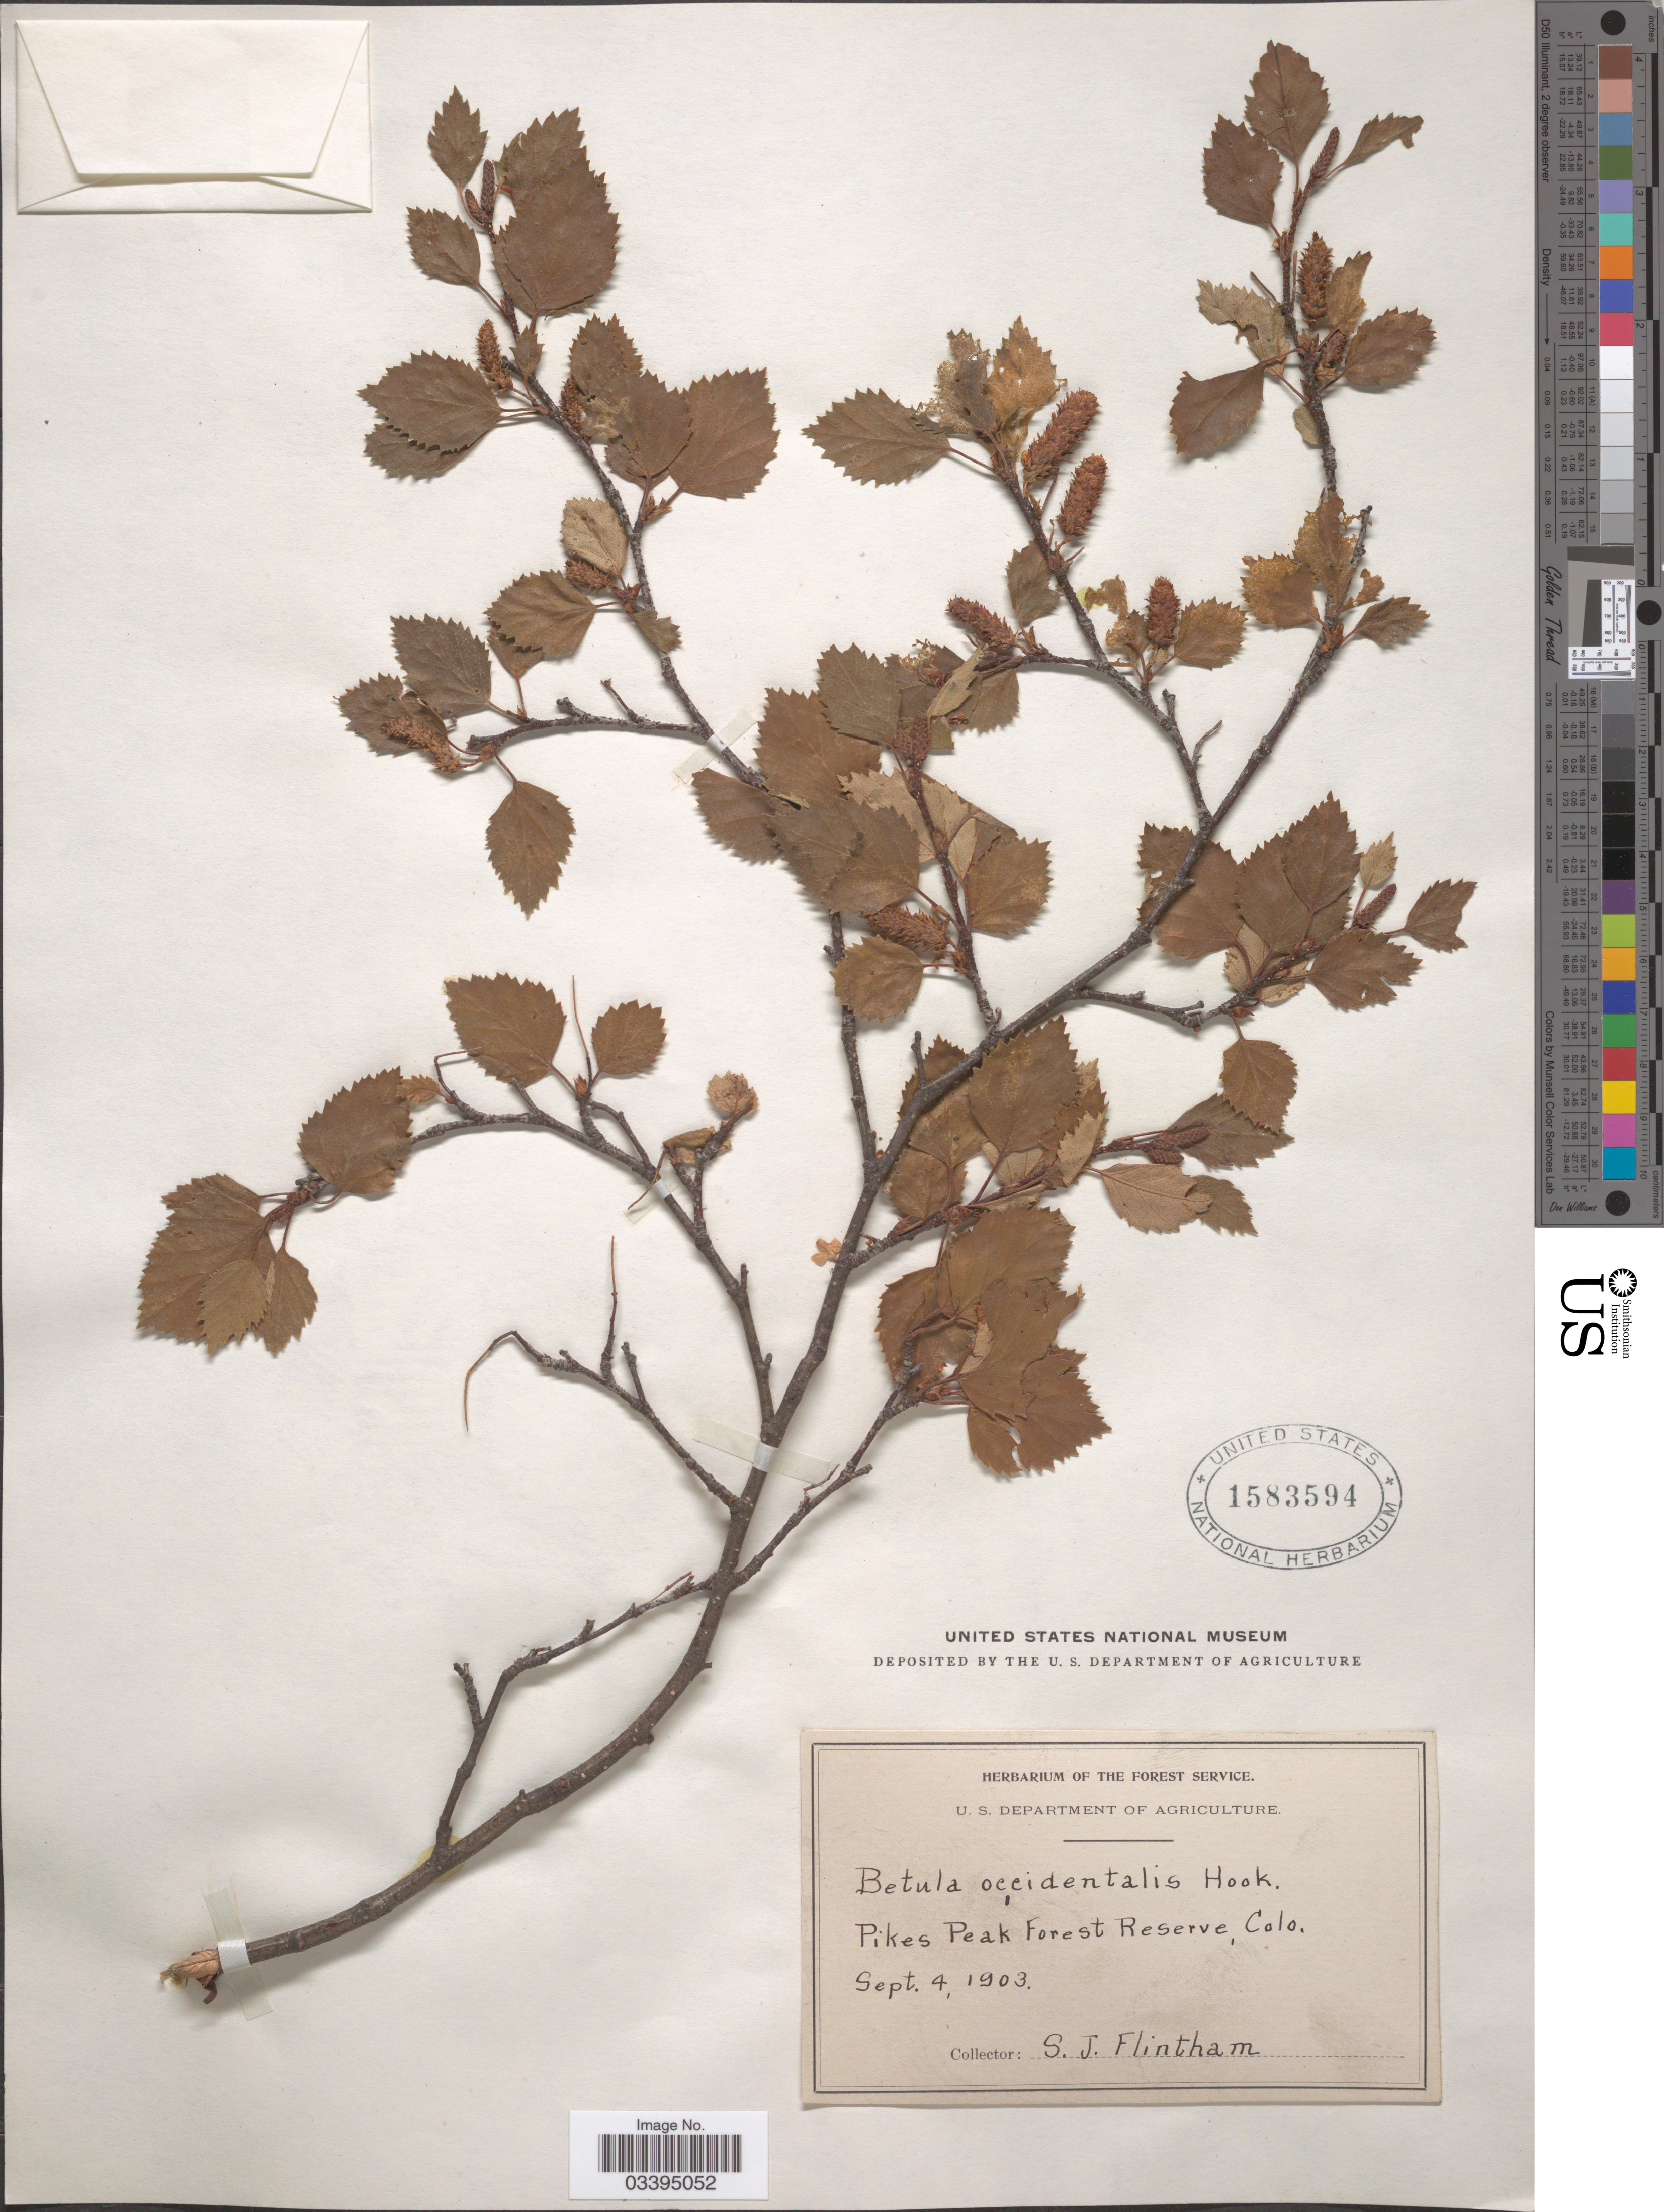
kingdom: Plantae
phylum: Tracheophyta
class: Magnoliopsida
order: Fagales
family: Betulaceae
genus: Betula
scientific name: Betula fontinalis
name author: Sarg.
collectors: S. Flintham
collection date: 1903-09-04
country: United States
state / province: Colorado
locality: Pikes Peak Forest Reserve, Colo.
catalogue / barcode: US 1583594